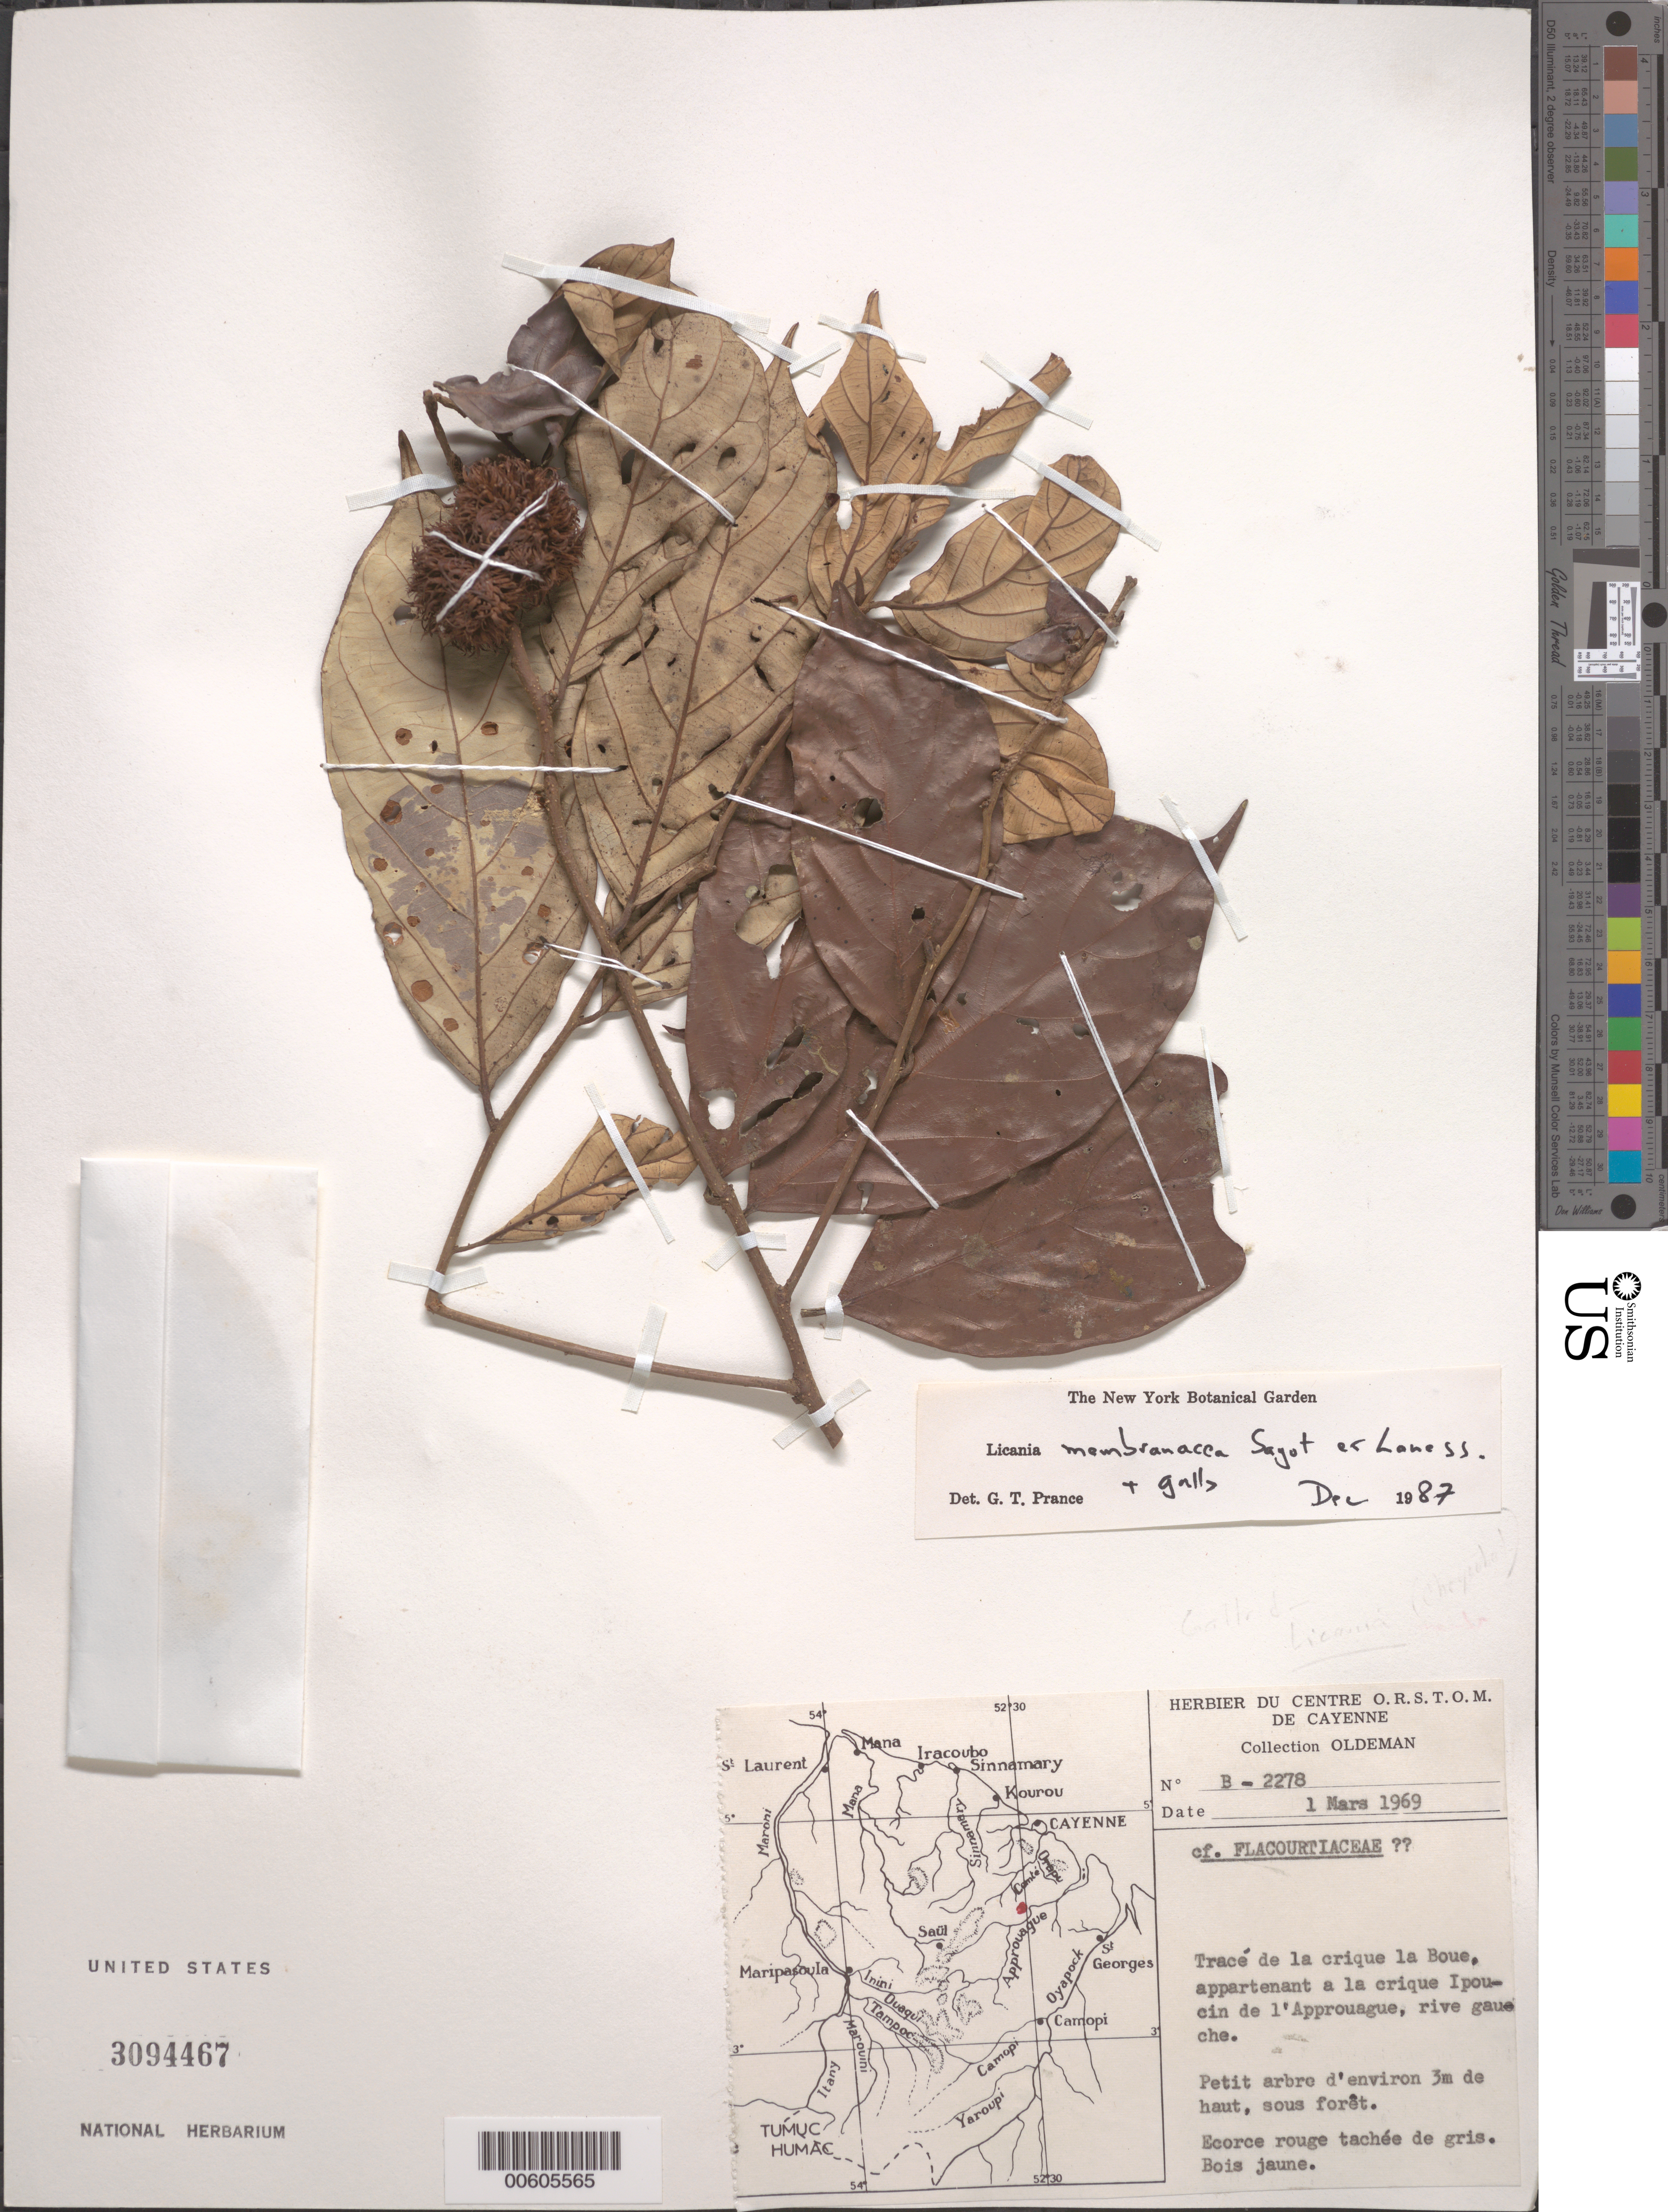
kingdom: Plantae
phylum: Tracheophyta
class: Magnoliopsida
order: Malpighiales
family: Chrysobalanaceae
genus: Licania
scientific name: Licania membranacea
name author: Sagot ex Laness.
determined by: Prance, G. T.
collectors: R. Oldeman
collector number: B 2278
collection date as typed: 1-Mar-69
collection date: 1969-03-01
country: French Guiana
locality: Crique la Boue, appartenant a la crique Ipoucin de l'Approuague, rive gauche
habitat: Sous foret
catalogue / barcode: US 3094467